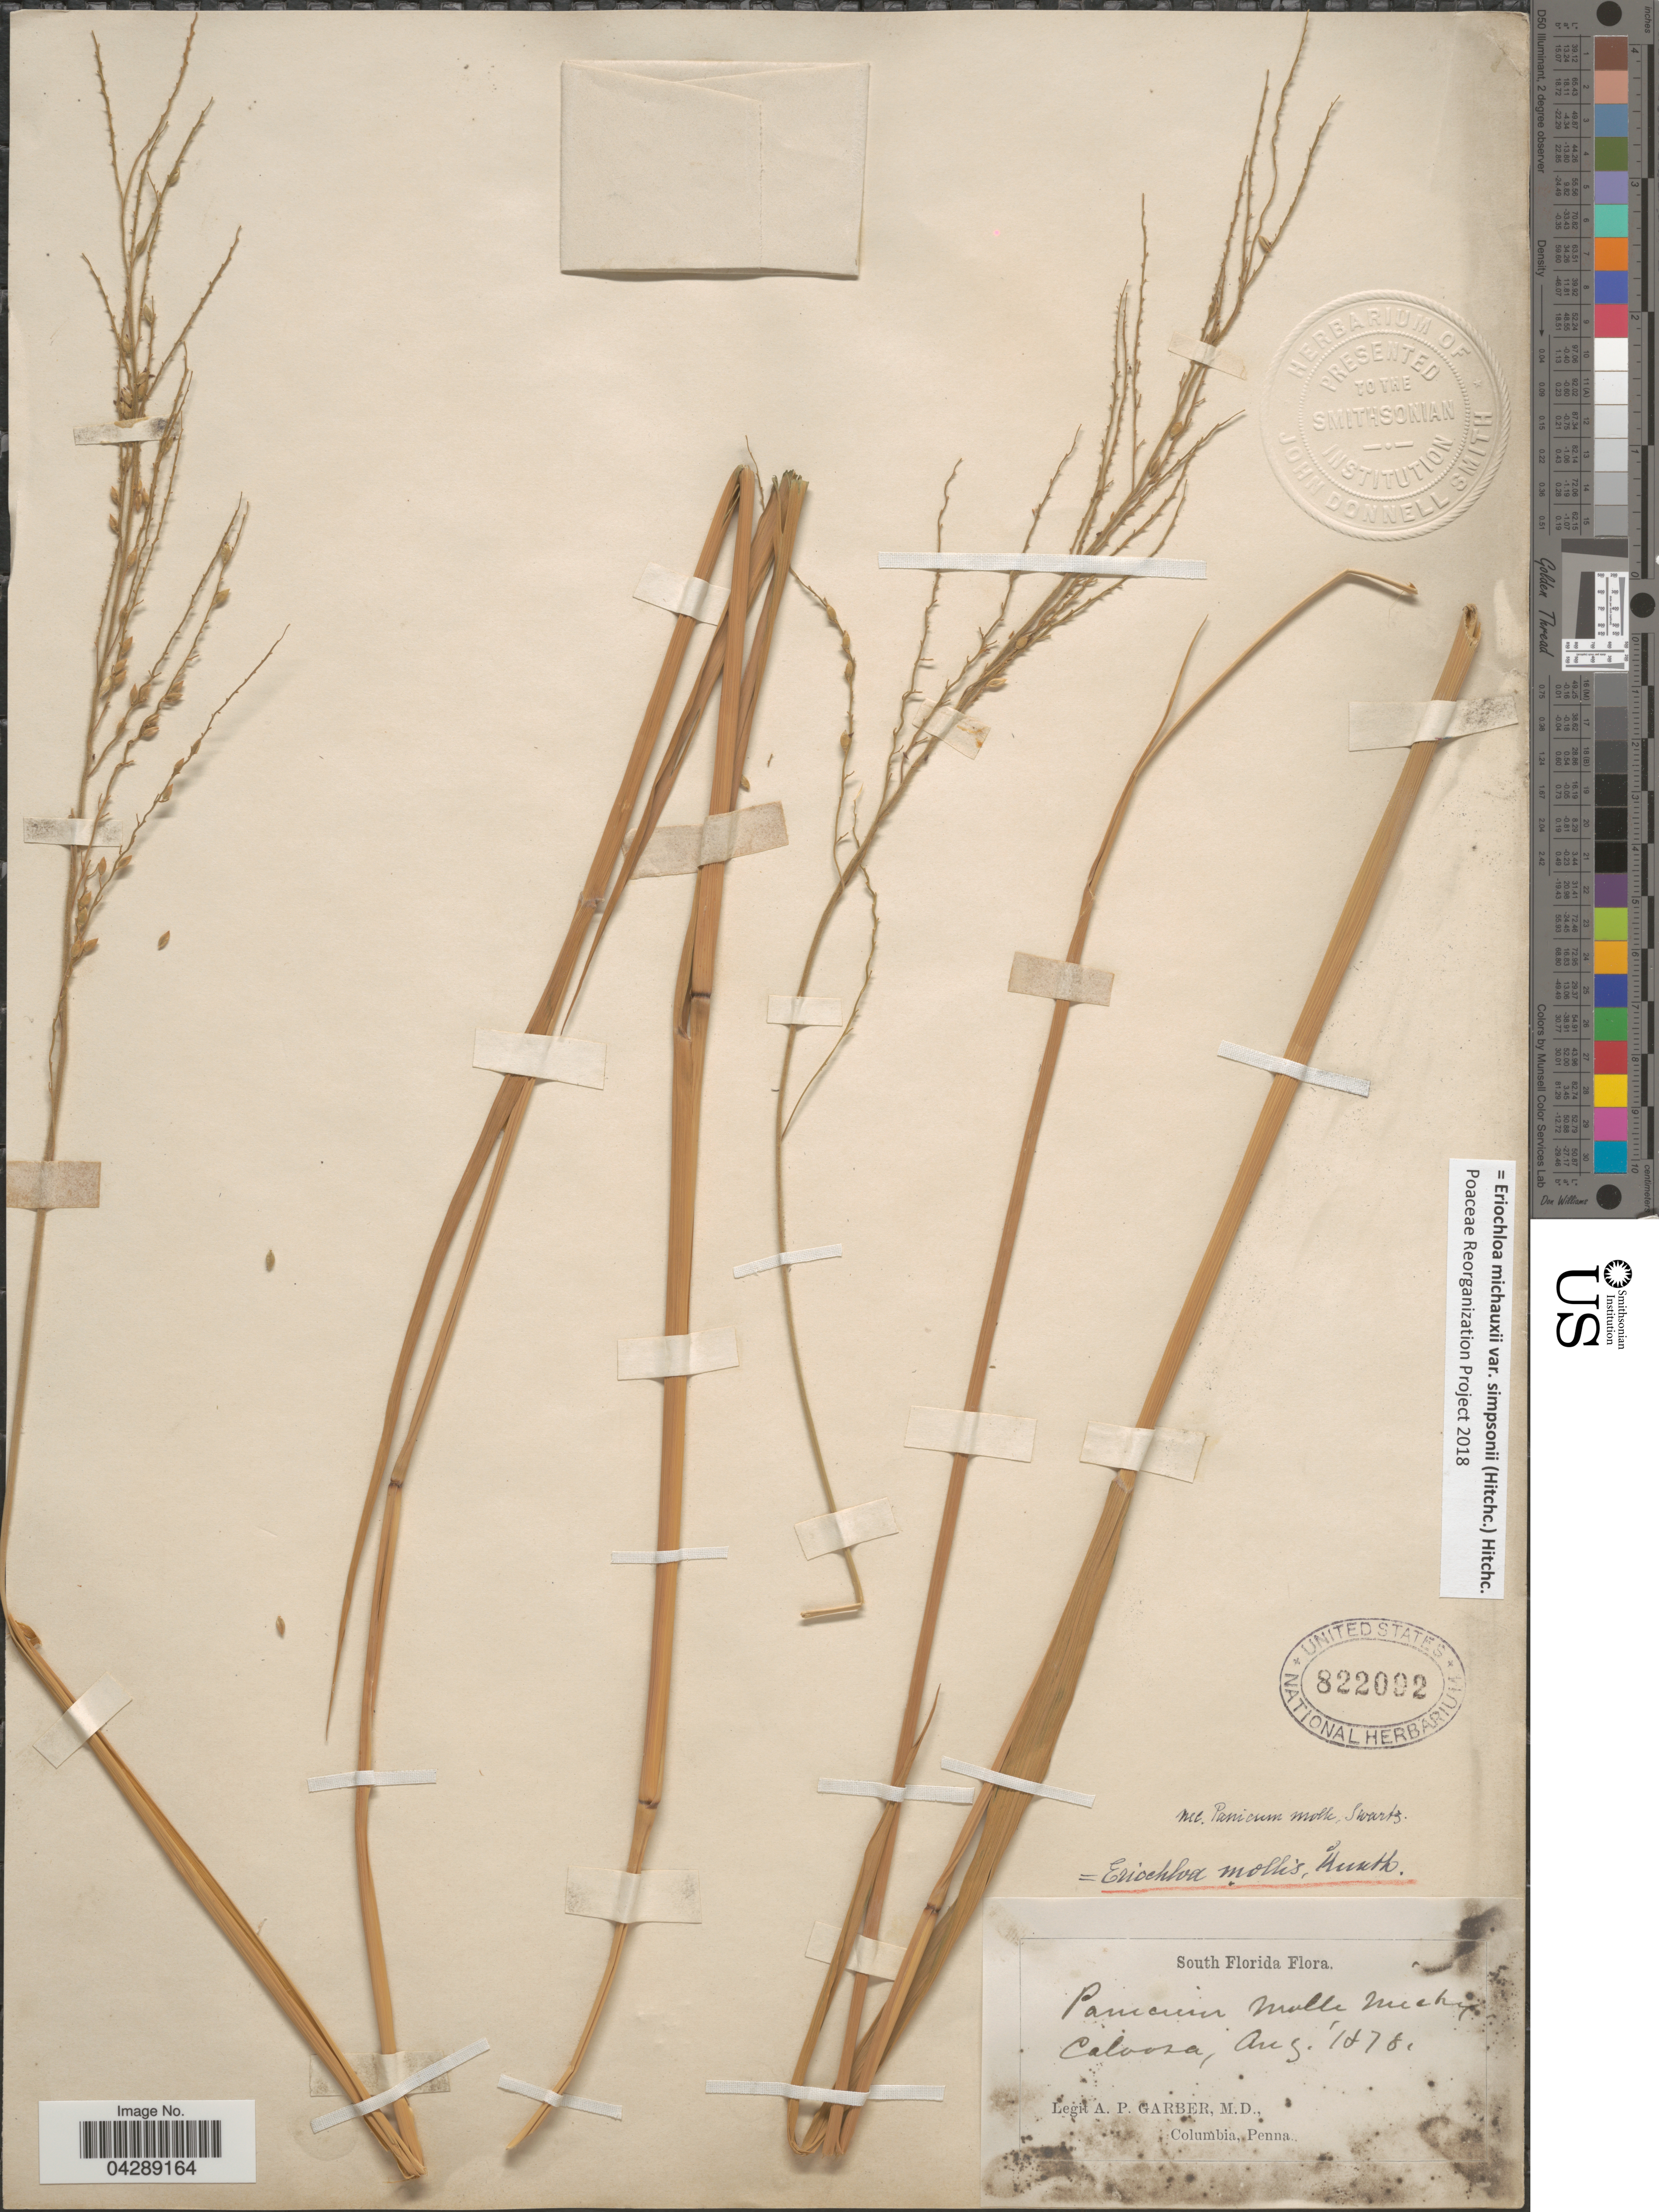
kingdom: Plantae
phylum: Tracheophyta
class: Liliopsida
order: Poales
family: Poaceae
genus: Eriochloa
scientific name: Eriochloa michauxii var. simpsonii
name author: Hitchc.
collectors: A. P. Garber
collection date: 1878-08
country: United States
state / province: Florida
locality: South Florida. Caloosa.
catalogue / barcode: US 822092